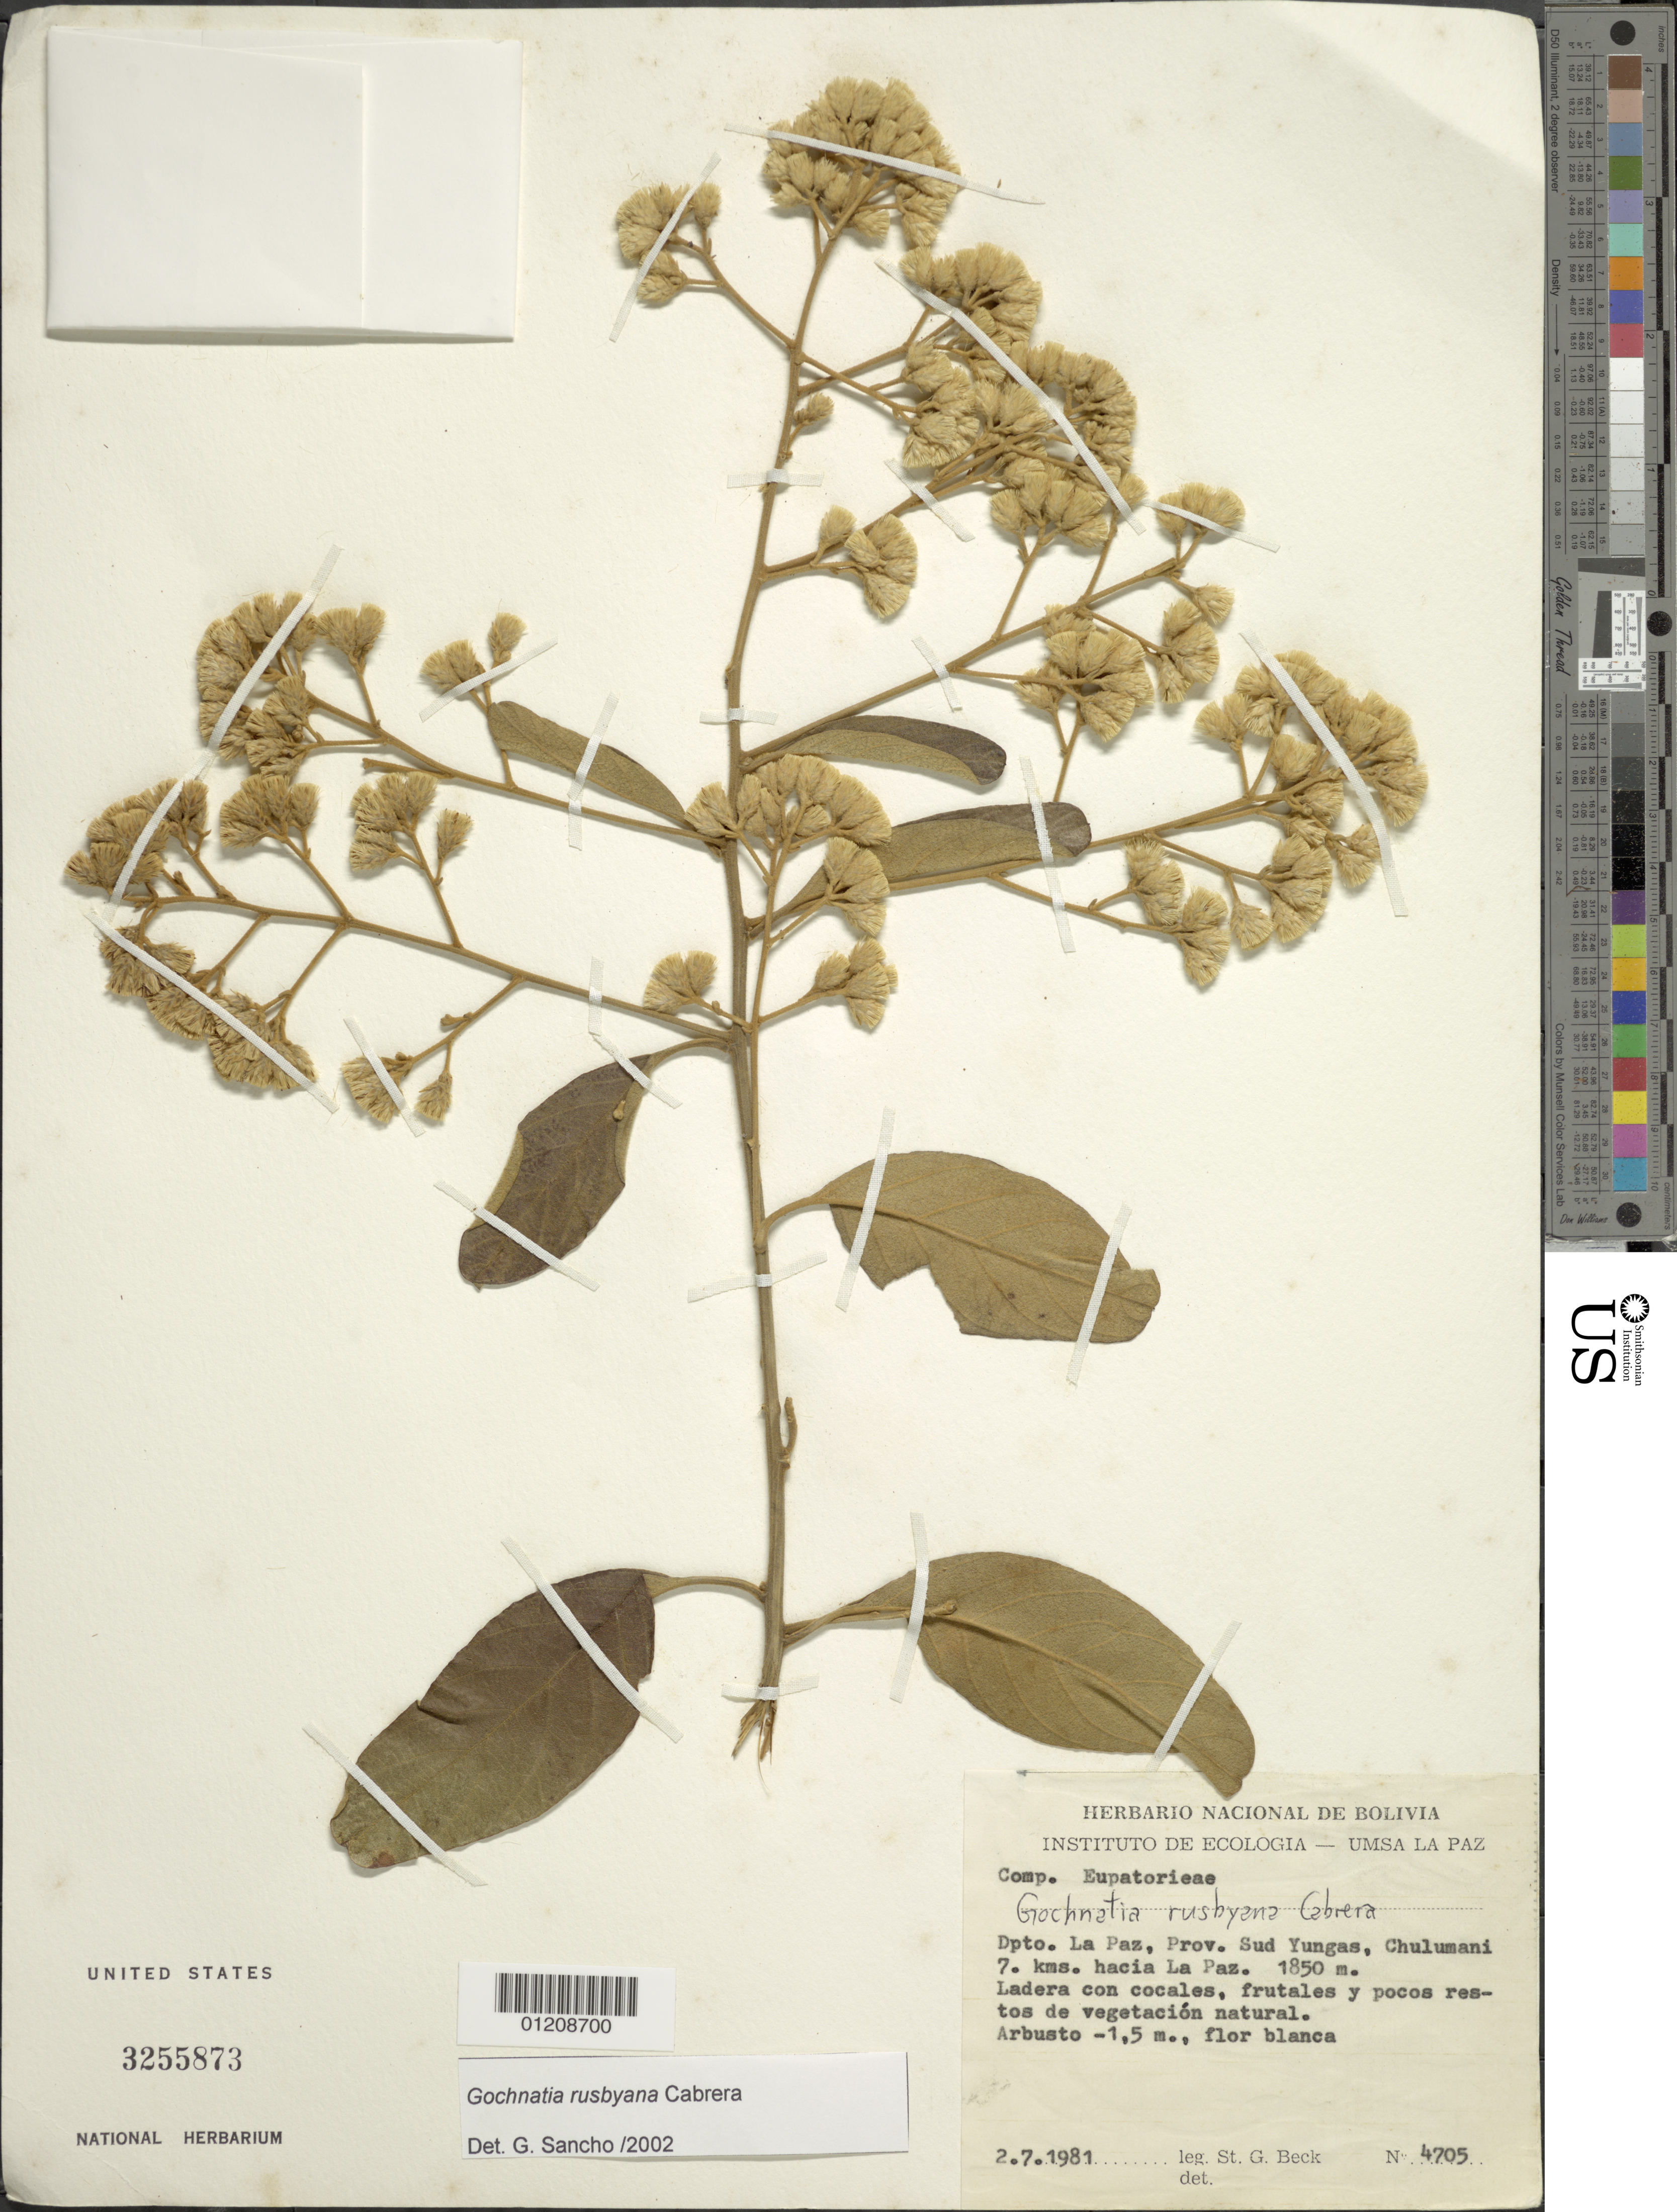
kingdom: Plantae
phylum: Tracheophyta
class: Magnoliopsida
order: Asterales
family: Asteraceae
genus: Moquiniastrum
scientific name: Moquiniastrum bolivianum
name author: (Rusby) G. Sancho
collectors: S. G. Beck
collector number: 4705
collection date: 1981-07-02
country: Bolivia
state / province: La Paz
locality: Prov. Sud Yungas, Chulumani 7 kms hacia La Paz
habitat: Ladera con cocales, frutales y pocos restos de vegetacion natural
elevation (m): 1850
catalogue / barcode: US 3255873